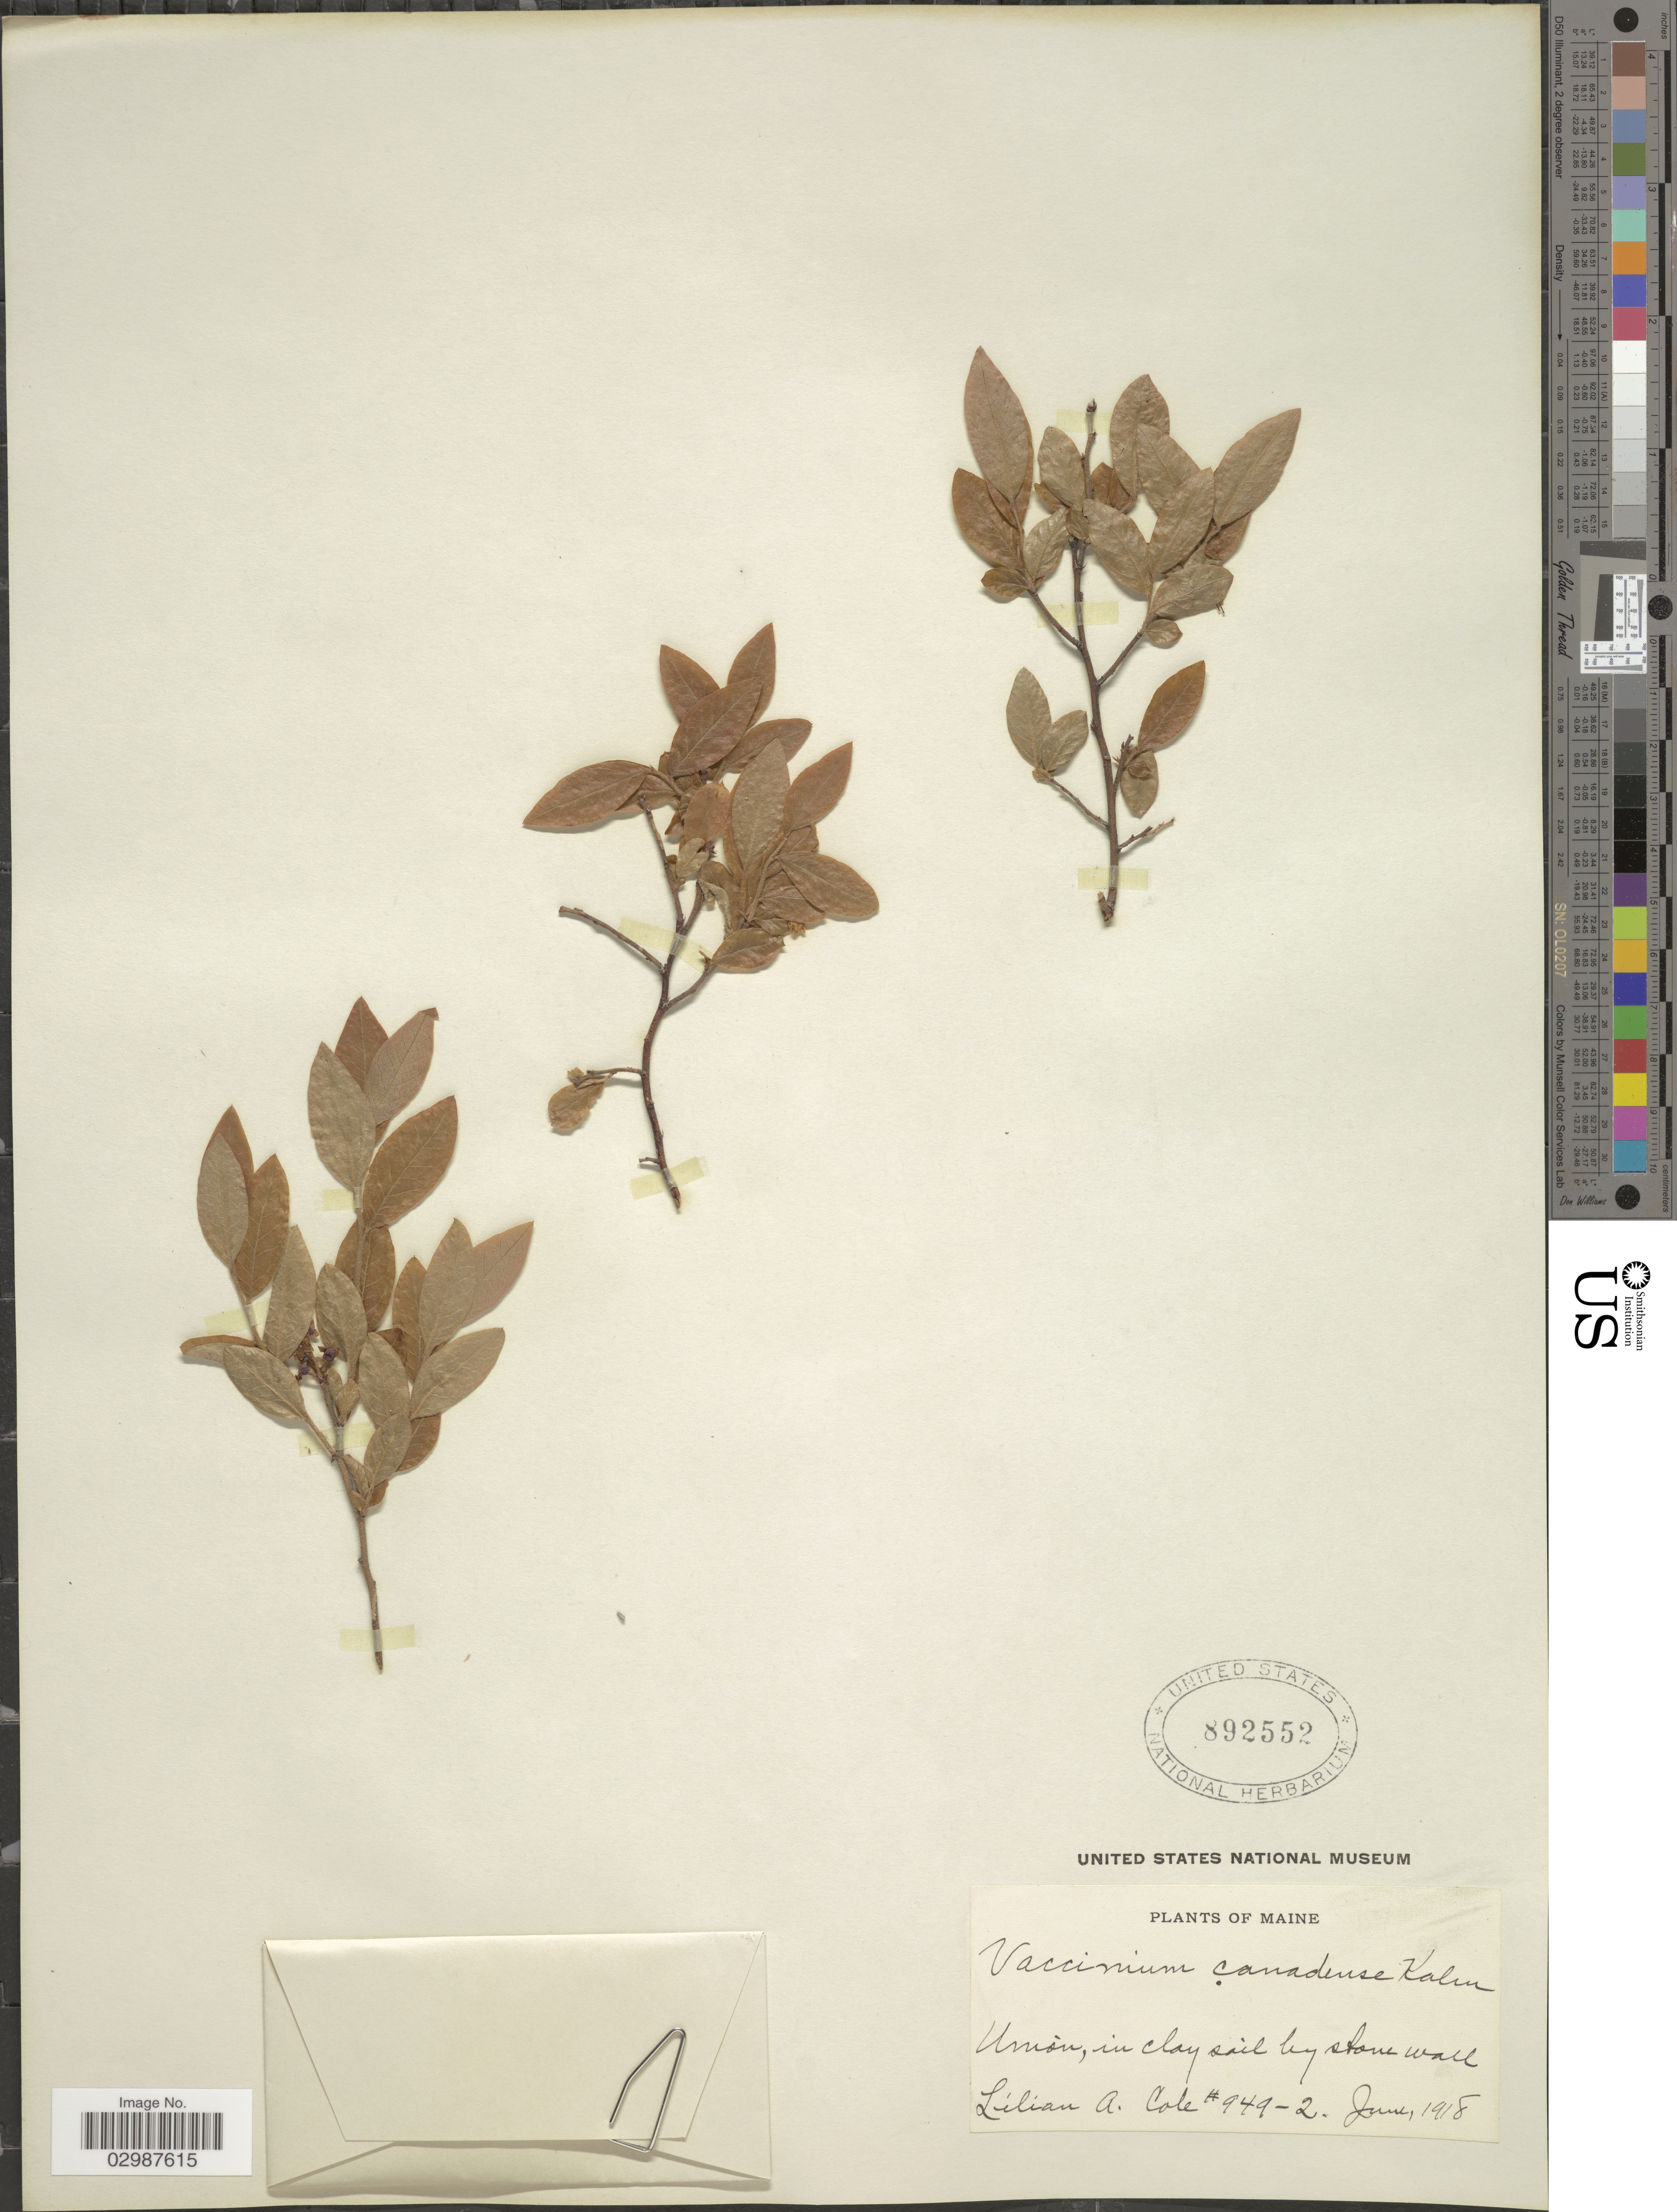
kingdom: Plantae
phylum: Tracheophyta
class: Magnoliopsida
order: Ericales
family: Ericaceae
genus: Vaccinium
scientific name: Vaccinium canadense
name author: Kalm ex Richardson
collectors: L. A. Cole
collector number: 949-2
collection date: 1918-06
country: United States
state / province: Maine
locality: Union.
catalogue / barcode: US 892552